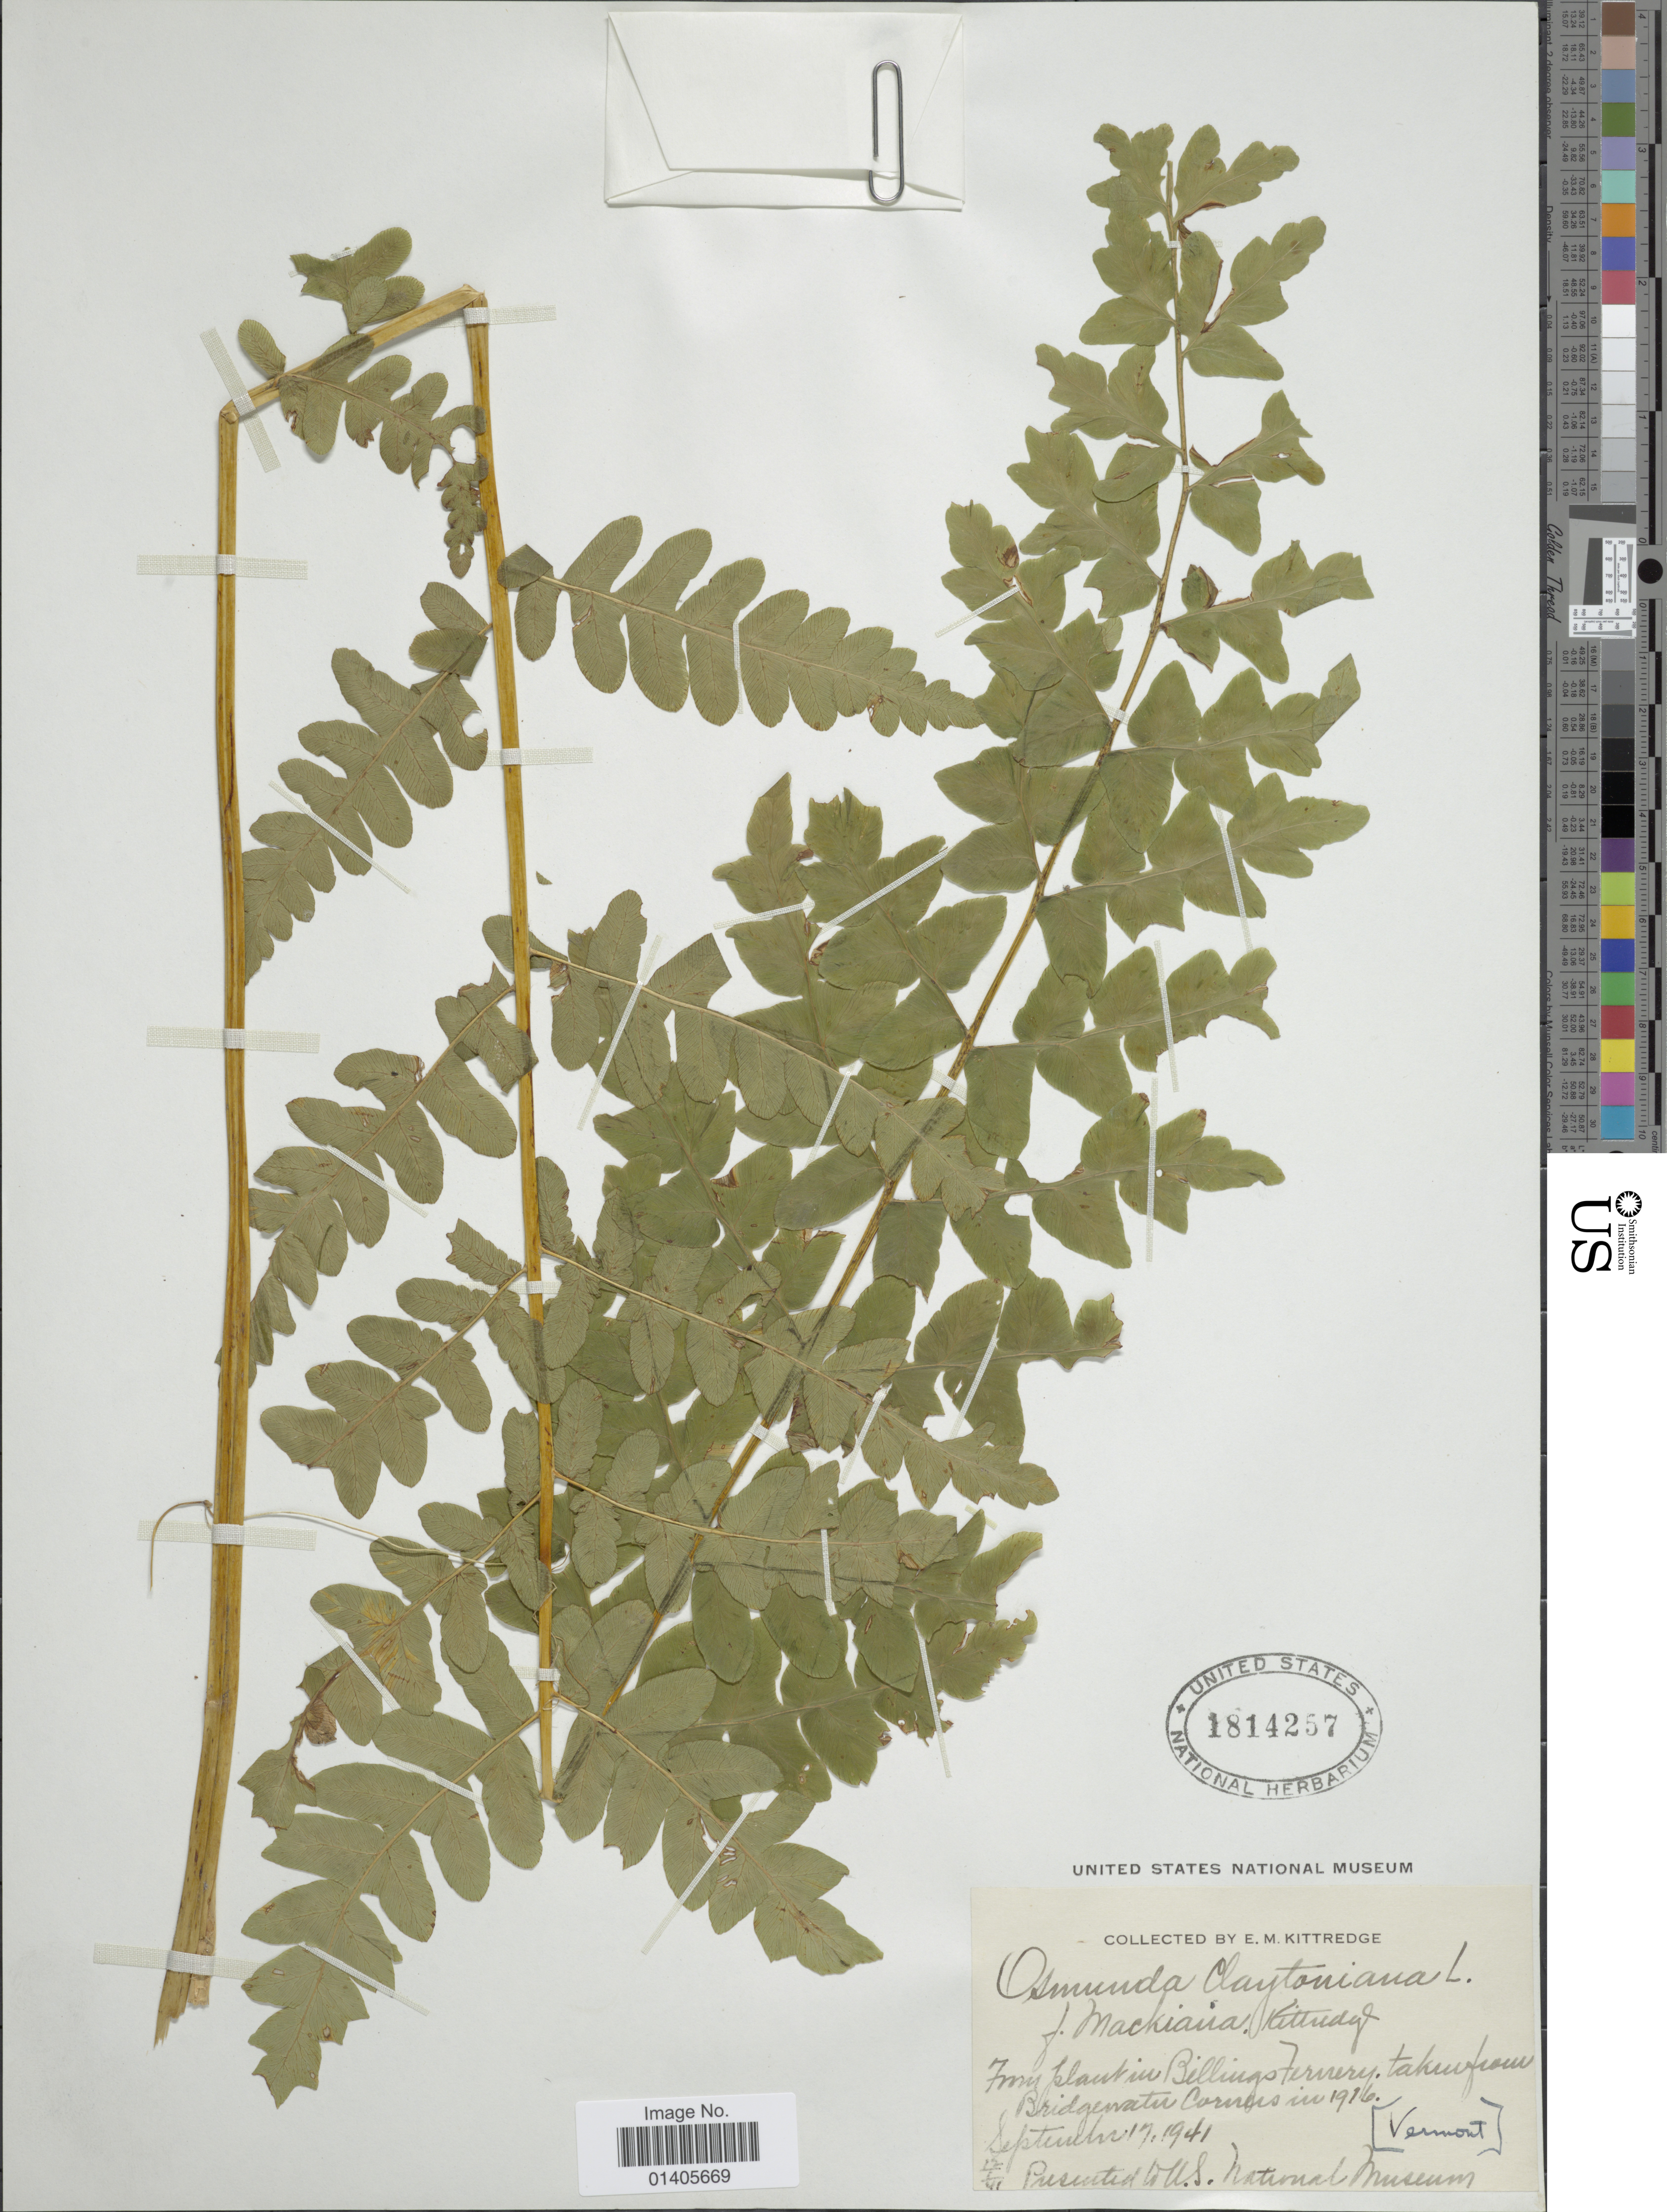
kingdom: Plantae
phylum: Tracheophyta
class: Polypodiopsida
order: Osmundales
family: Osmundaceae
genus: Osmunda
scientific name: Osmunda regalis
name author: L.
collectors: E. Kittridge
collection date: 1941-09-17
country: United States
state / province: Vermont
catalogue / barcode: US 1814257